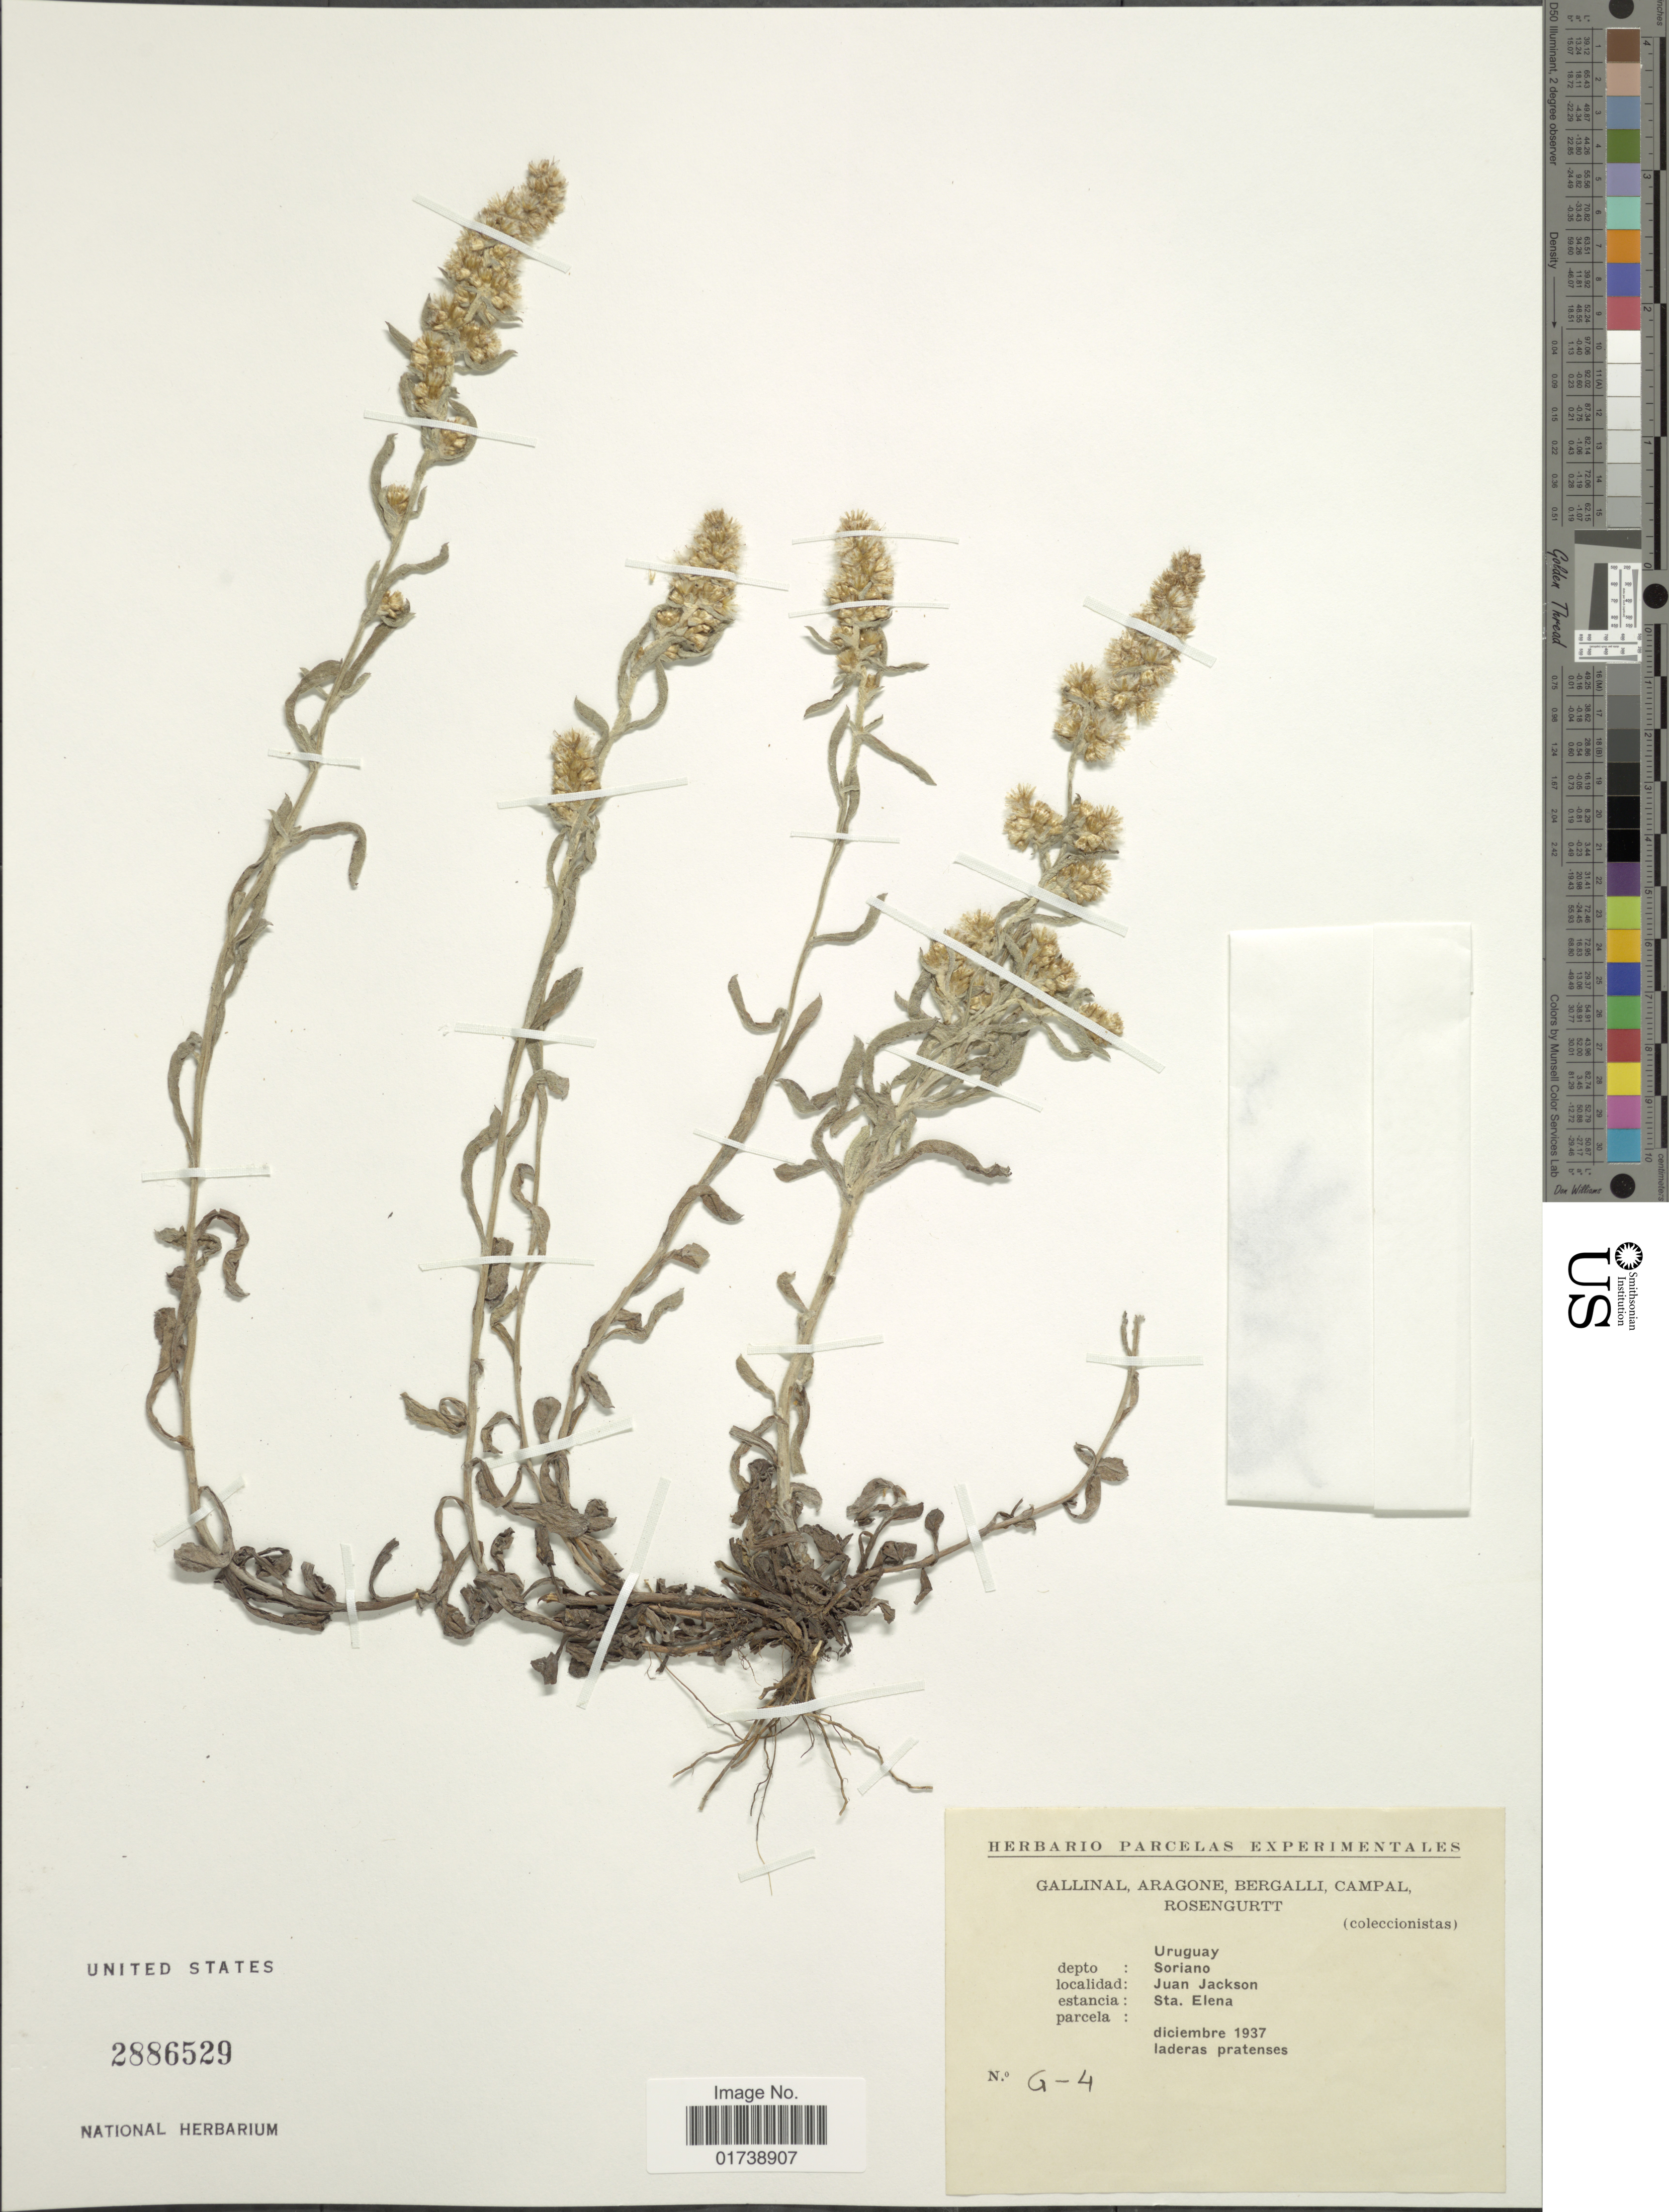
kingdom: Plantae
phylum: Tracheophyta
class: Magnoliopsida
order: Asterales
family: Asteraceae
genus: Gamochaeta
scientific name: Gamochaeta sp.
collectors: -. Gallinal, -- Aragone, -- Campal & Rosengurtt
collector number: G-4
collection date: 1937-12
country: Uruguay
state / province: Soriano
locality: Juan Jackson, Estancia Sta. Elena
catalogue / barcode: US 2886529